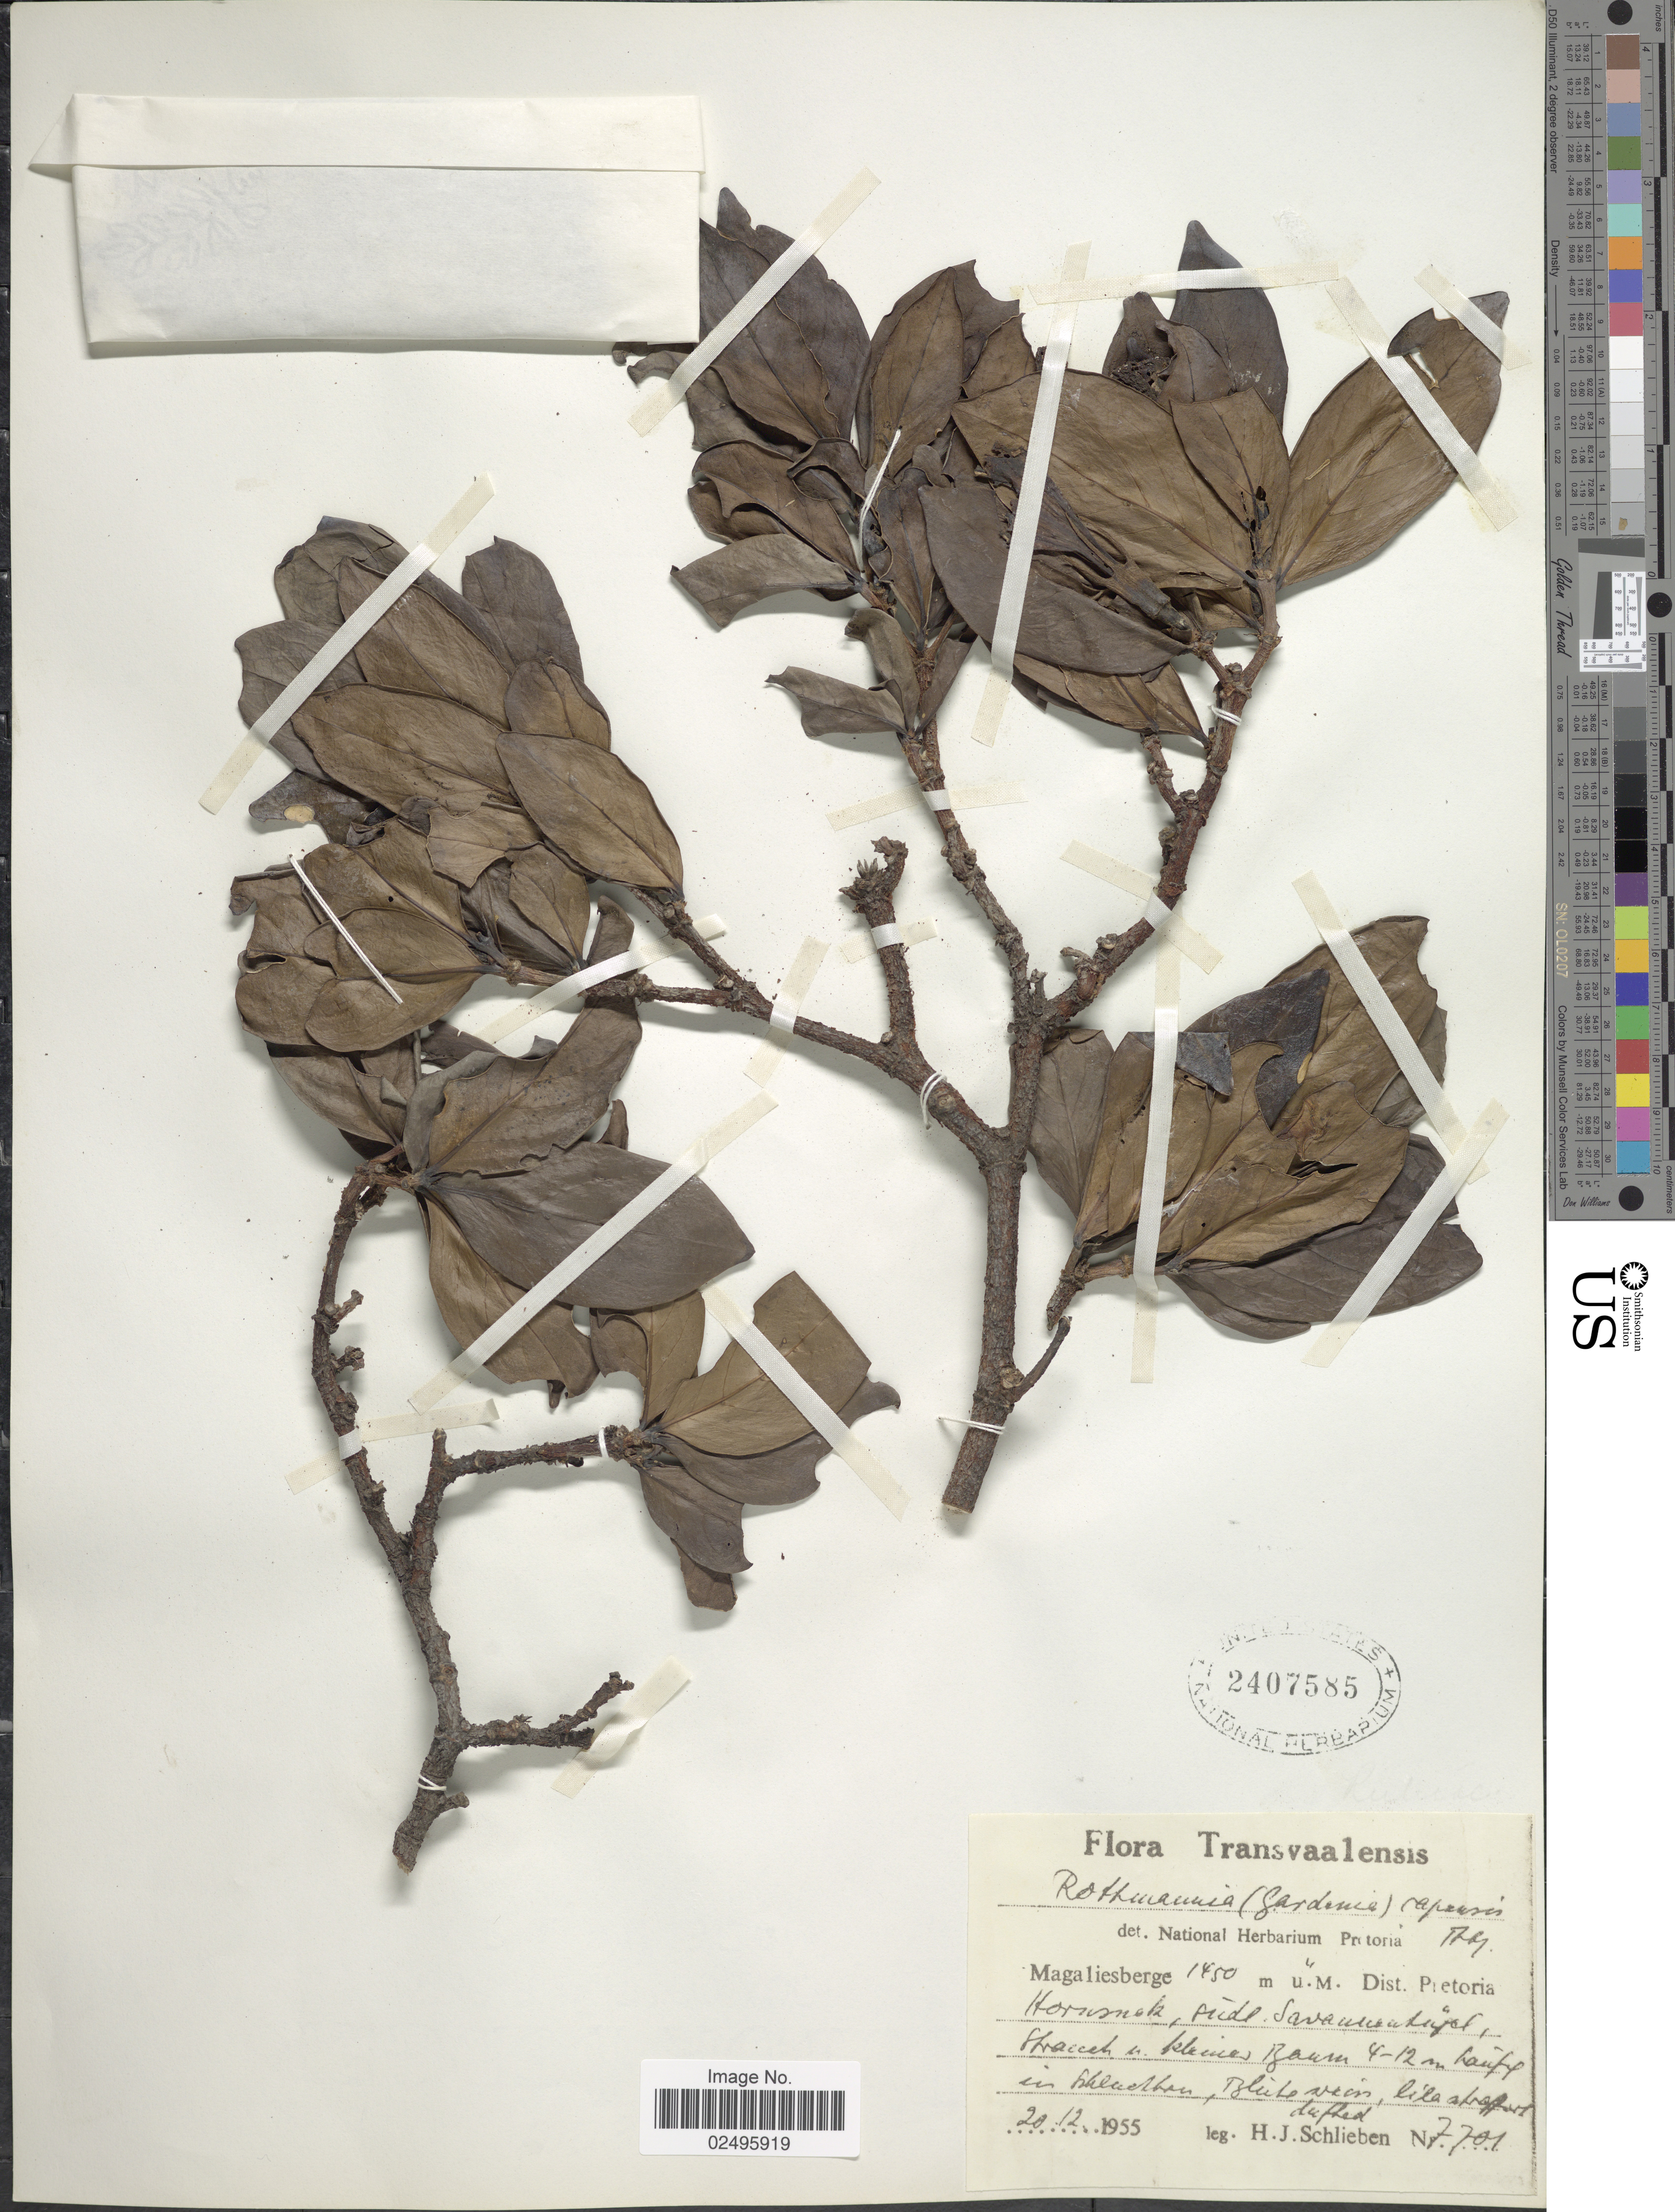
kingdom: Plantae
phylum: Tracheophyta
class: Magnoliopsida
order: Gentianales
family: Rubiaceae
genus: Rothmannia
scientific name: Rothmannia capensis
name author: Thunb.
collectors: H. J. Schlieben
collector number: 7701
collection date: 1955-12-20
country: South Africa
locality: Transvaalensis. Magaliesberge. Dist. Pretoria [illegible text]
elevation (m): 1450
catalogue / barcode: US 2407585